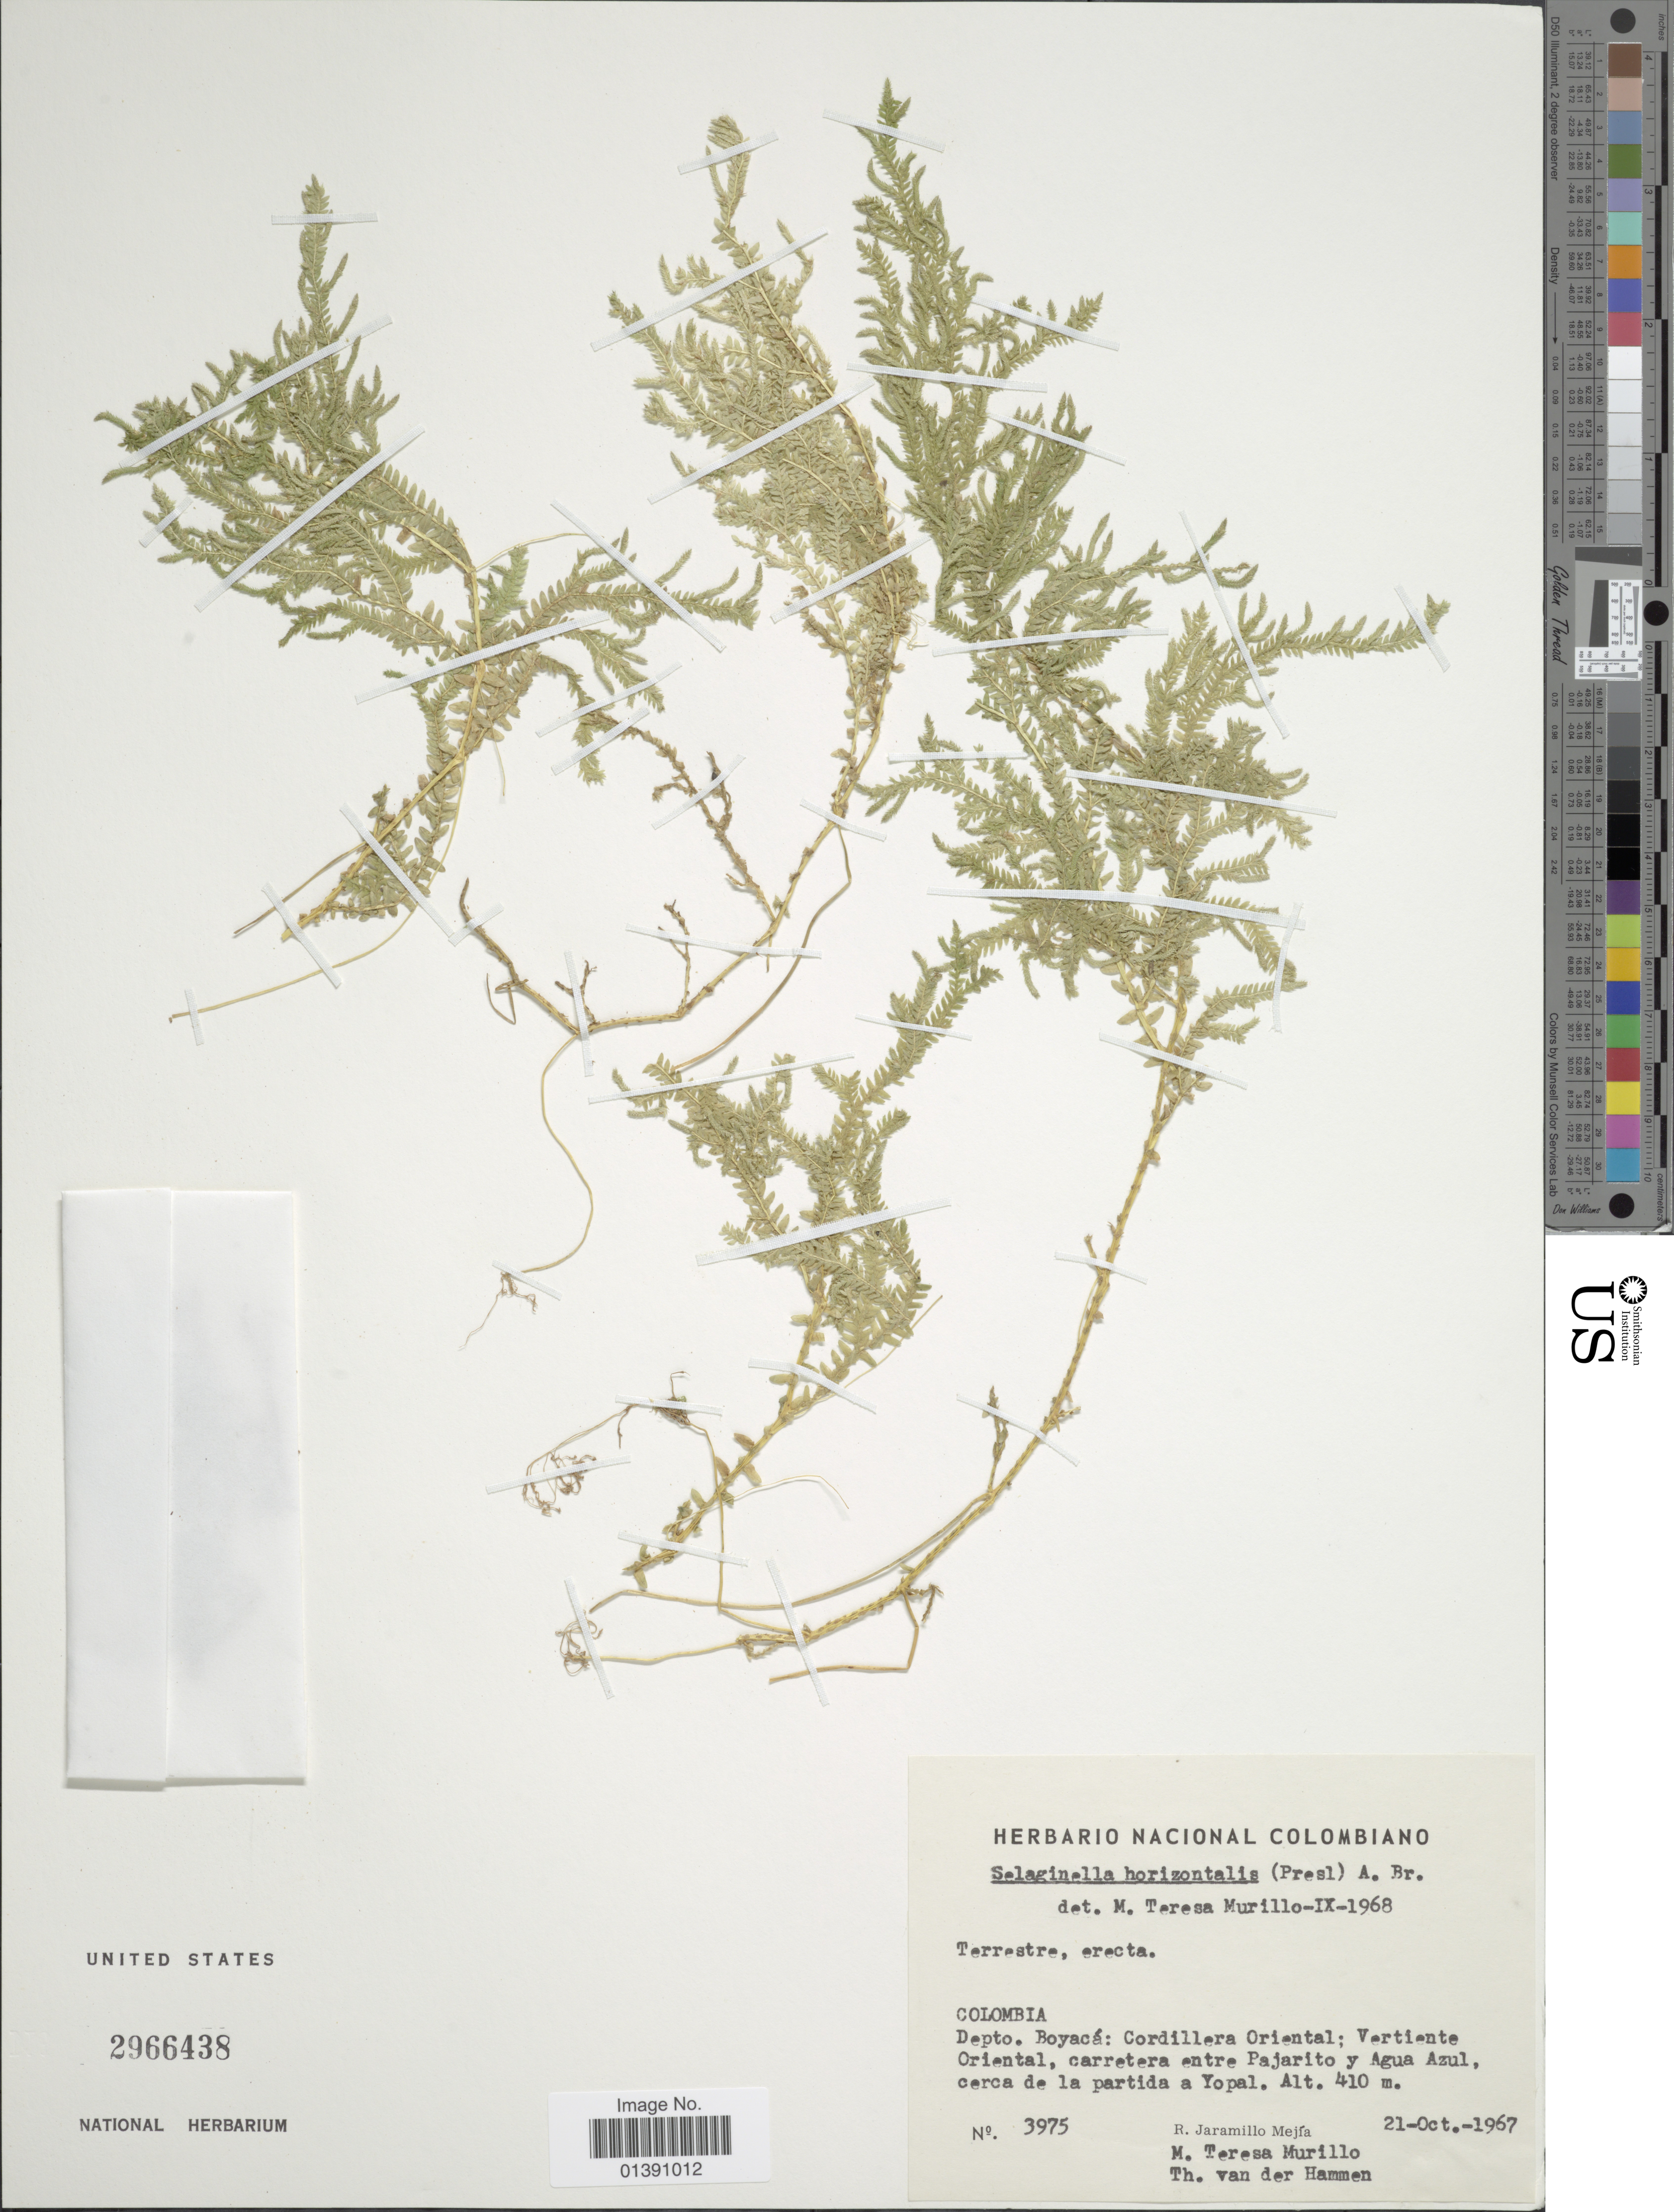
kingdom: Plantae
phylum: Tracheophyta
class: Lycopodiopsida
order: Selaginellales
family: Selaginellaceae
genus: Selaginella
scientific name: Selaginella horizontalis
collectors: R. Jaramillo M., M. Murillo & T. Hammen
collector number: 3975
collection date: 1967-10-21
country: Colombia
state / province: Boyacá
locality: Cordillera Oriental: Vertiente Oriental, carretera entre Pajarito y Agua Azul, cerca de la partida a Yopal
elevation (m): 410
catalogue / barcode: US 2966438